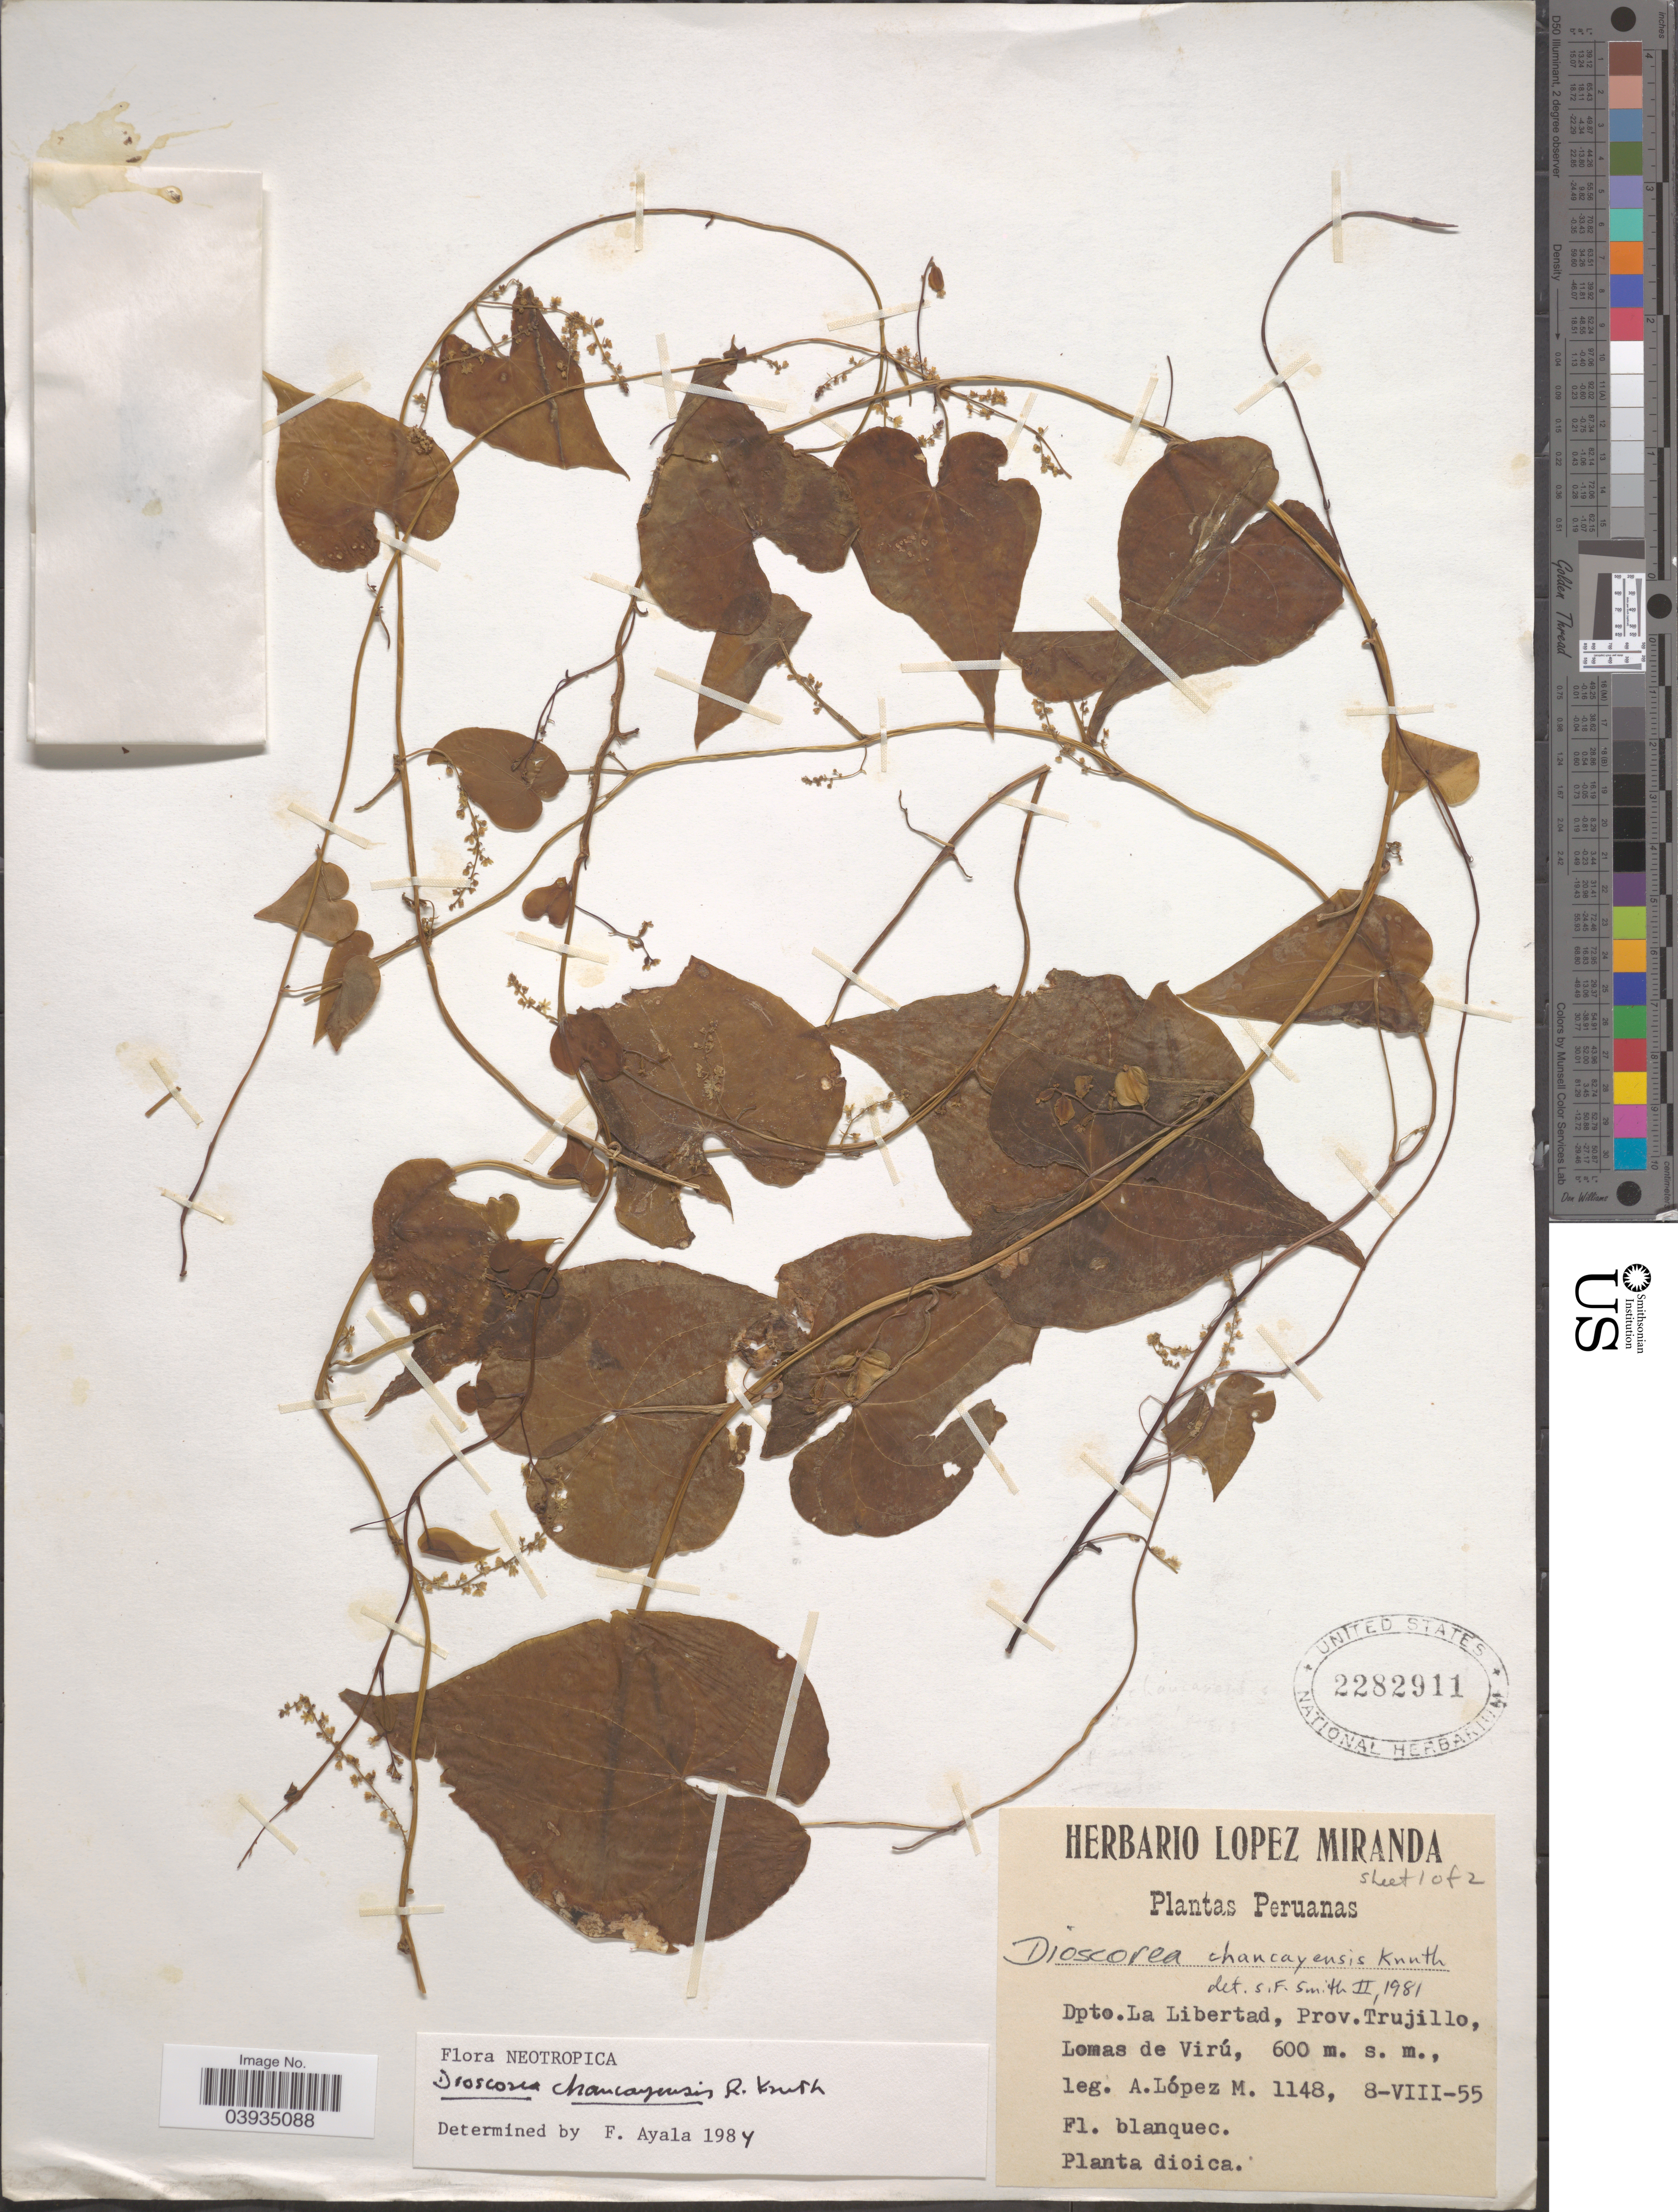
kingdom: Plantae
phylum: Tracheophyta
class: Liliopsida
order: Dioscoreales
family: Dioscoreaceae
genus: Dioscorea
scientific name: Dioscorea chancayensis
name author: R. Knuth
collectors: A. López M.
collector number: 1148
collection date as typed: Transcribed d/m/y: 8/8/55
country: Peru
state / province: La Libertad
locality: Dpto. La Libertad, Prov. Trujillo, Lomas de Virú.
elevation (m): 600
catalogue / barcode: US 2282911